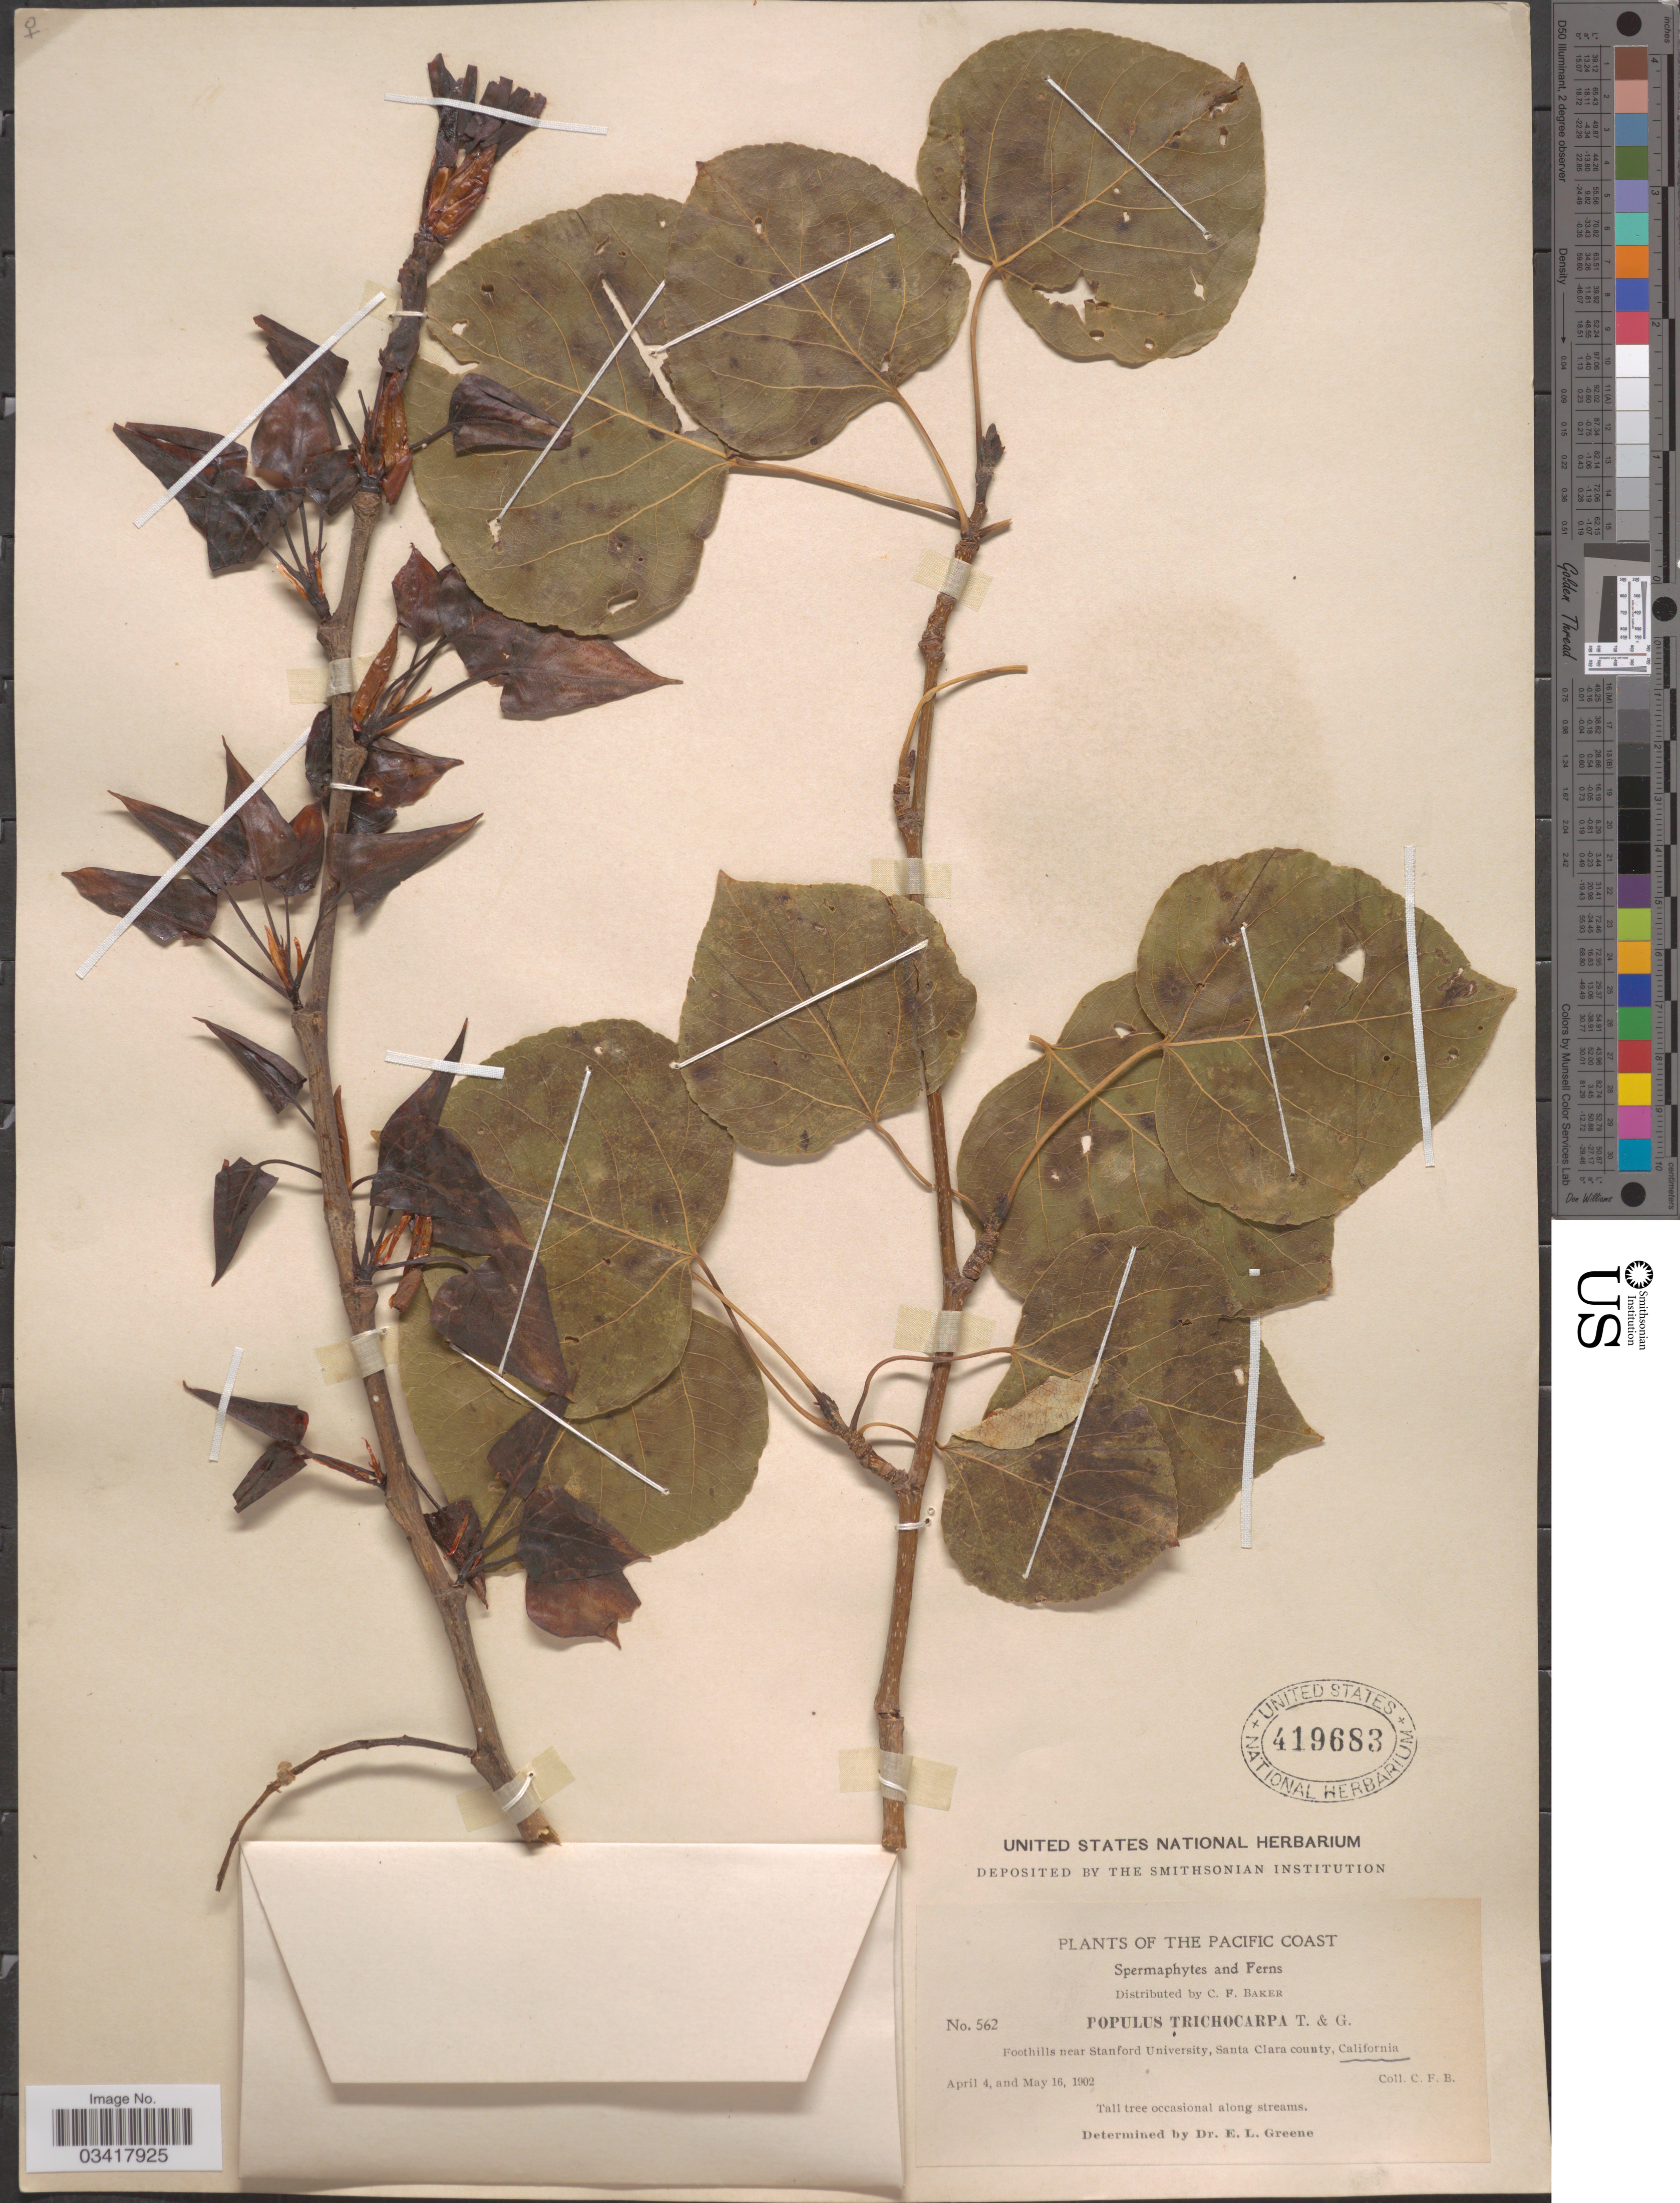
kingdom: Plantae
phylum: Tracheophyta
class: Magnoliopsida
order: Malpighiales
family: Salicaceae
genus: Populus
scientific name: Populus trichocarpa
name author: Torr. & A. Gray ex W. Hook.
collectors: C. F. Baker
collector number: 562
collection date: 1902-04-04/1902-05-16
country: United States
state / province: California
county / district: Santa Clara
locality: Pacific Coast. Foothills near Stanford University, Santa Clara county.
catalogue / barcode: US 419683